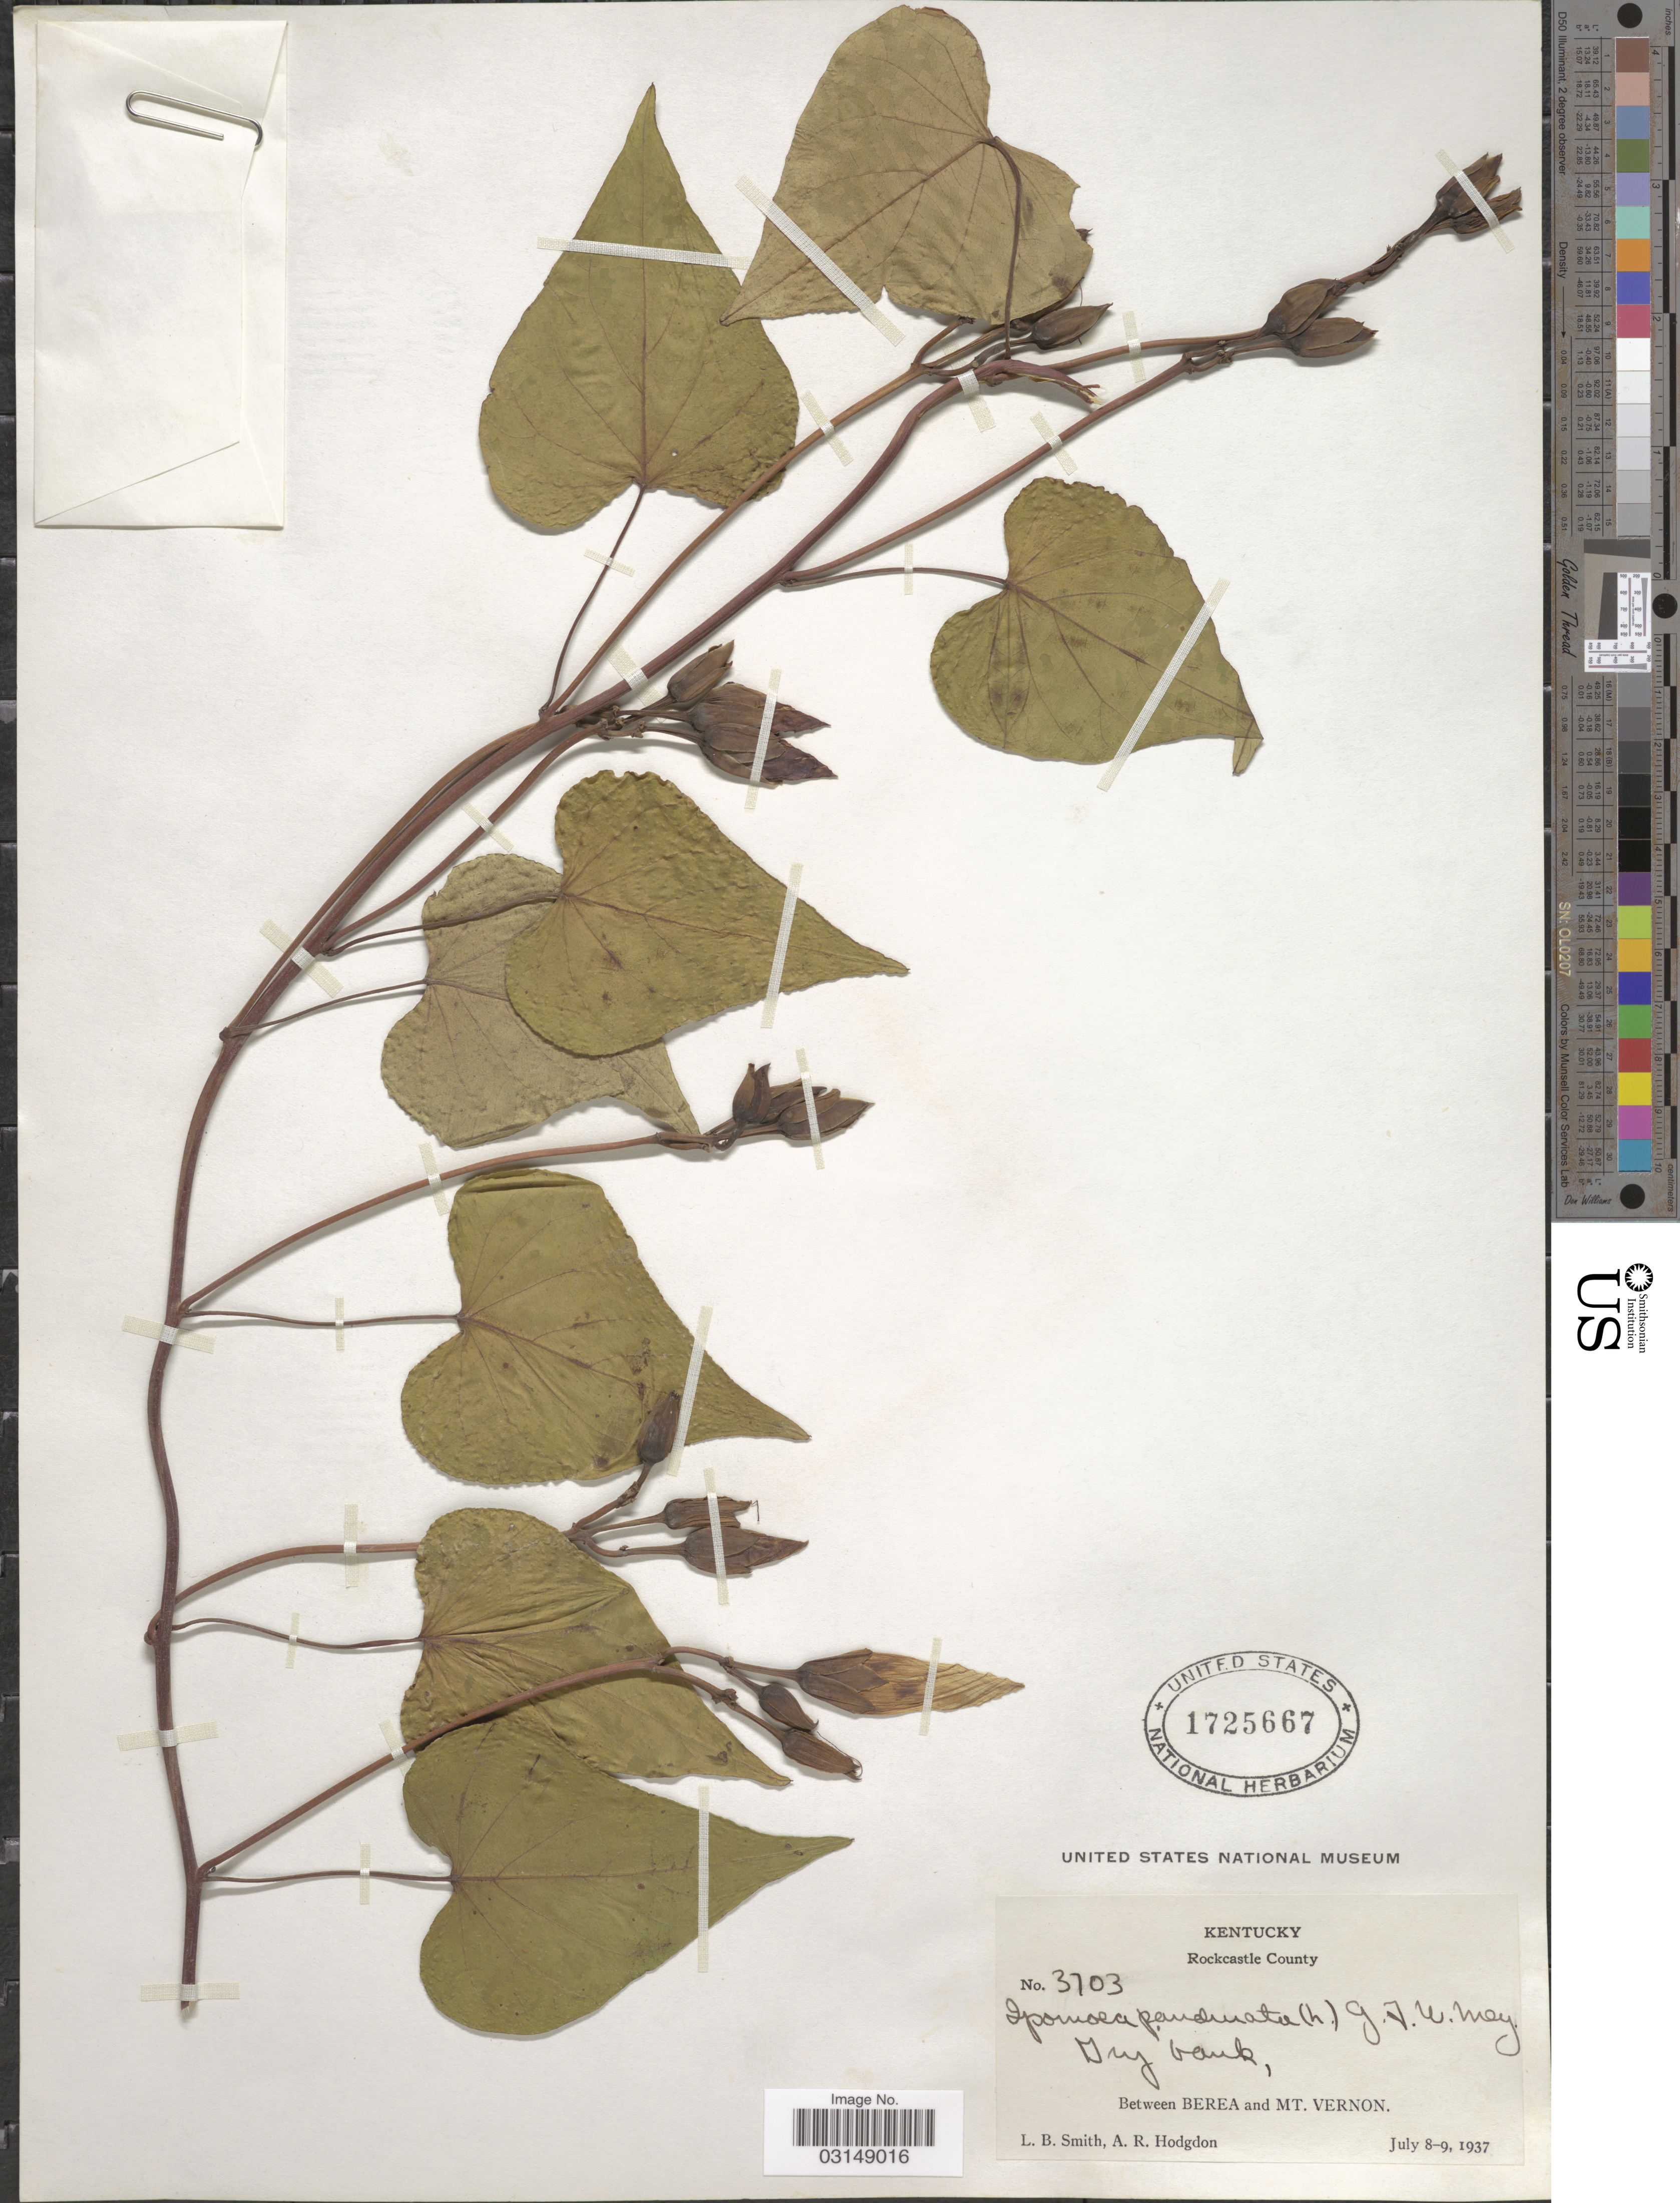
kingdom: Plantae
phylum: Tracheophyta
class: Magnoliopsida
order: Solanales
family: Convolvulaceae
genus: Ipomoea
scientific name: Ipomoea pandurata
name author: (L.) G. Mey.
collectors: L. Smith & A. R. Hodgdon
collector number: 3703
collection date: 1937-07-08/1937-07-09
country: United States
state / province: Kentucky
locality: Rockcastle County. Between Berea and Mt. Vernon.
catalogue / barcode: US 1725667